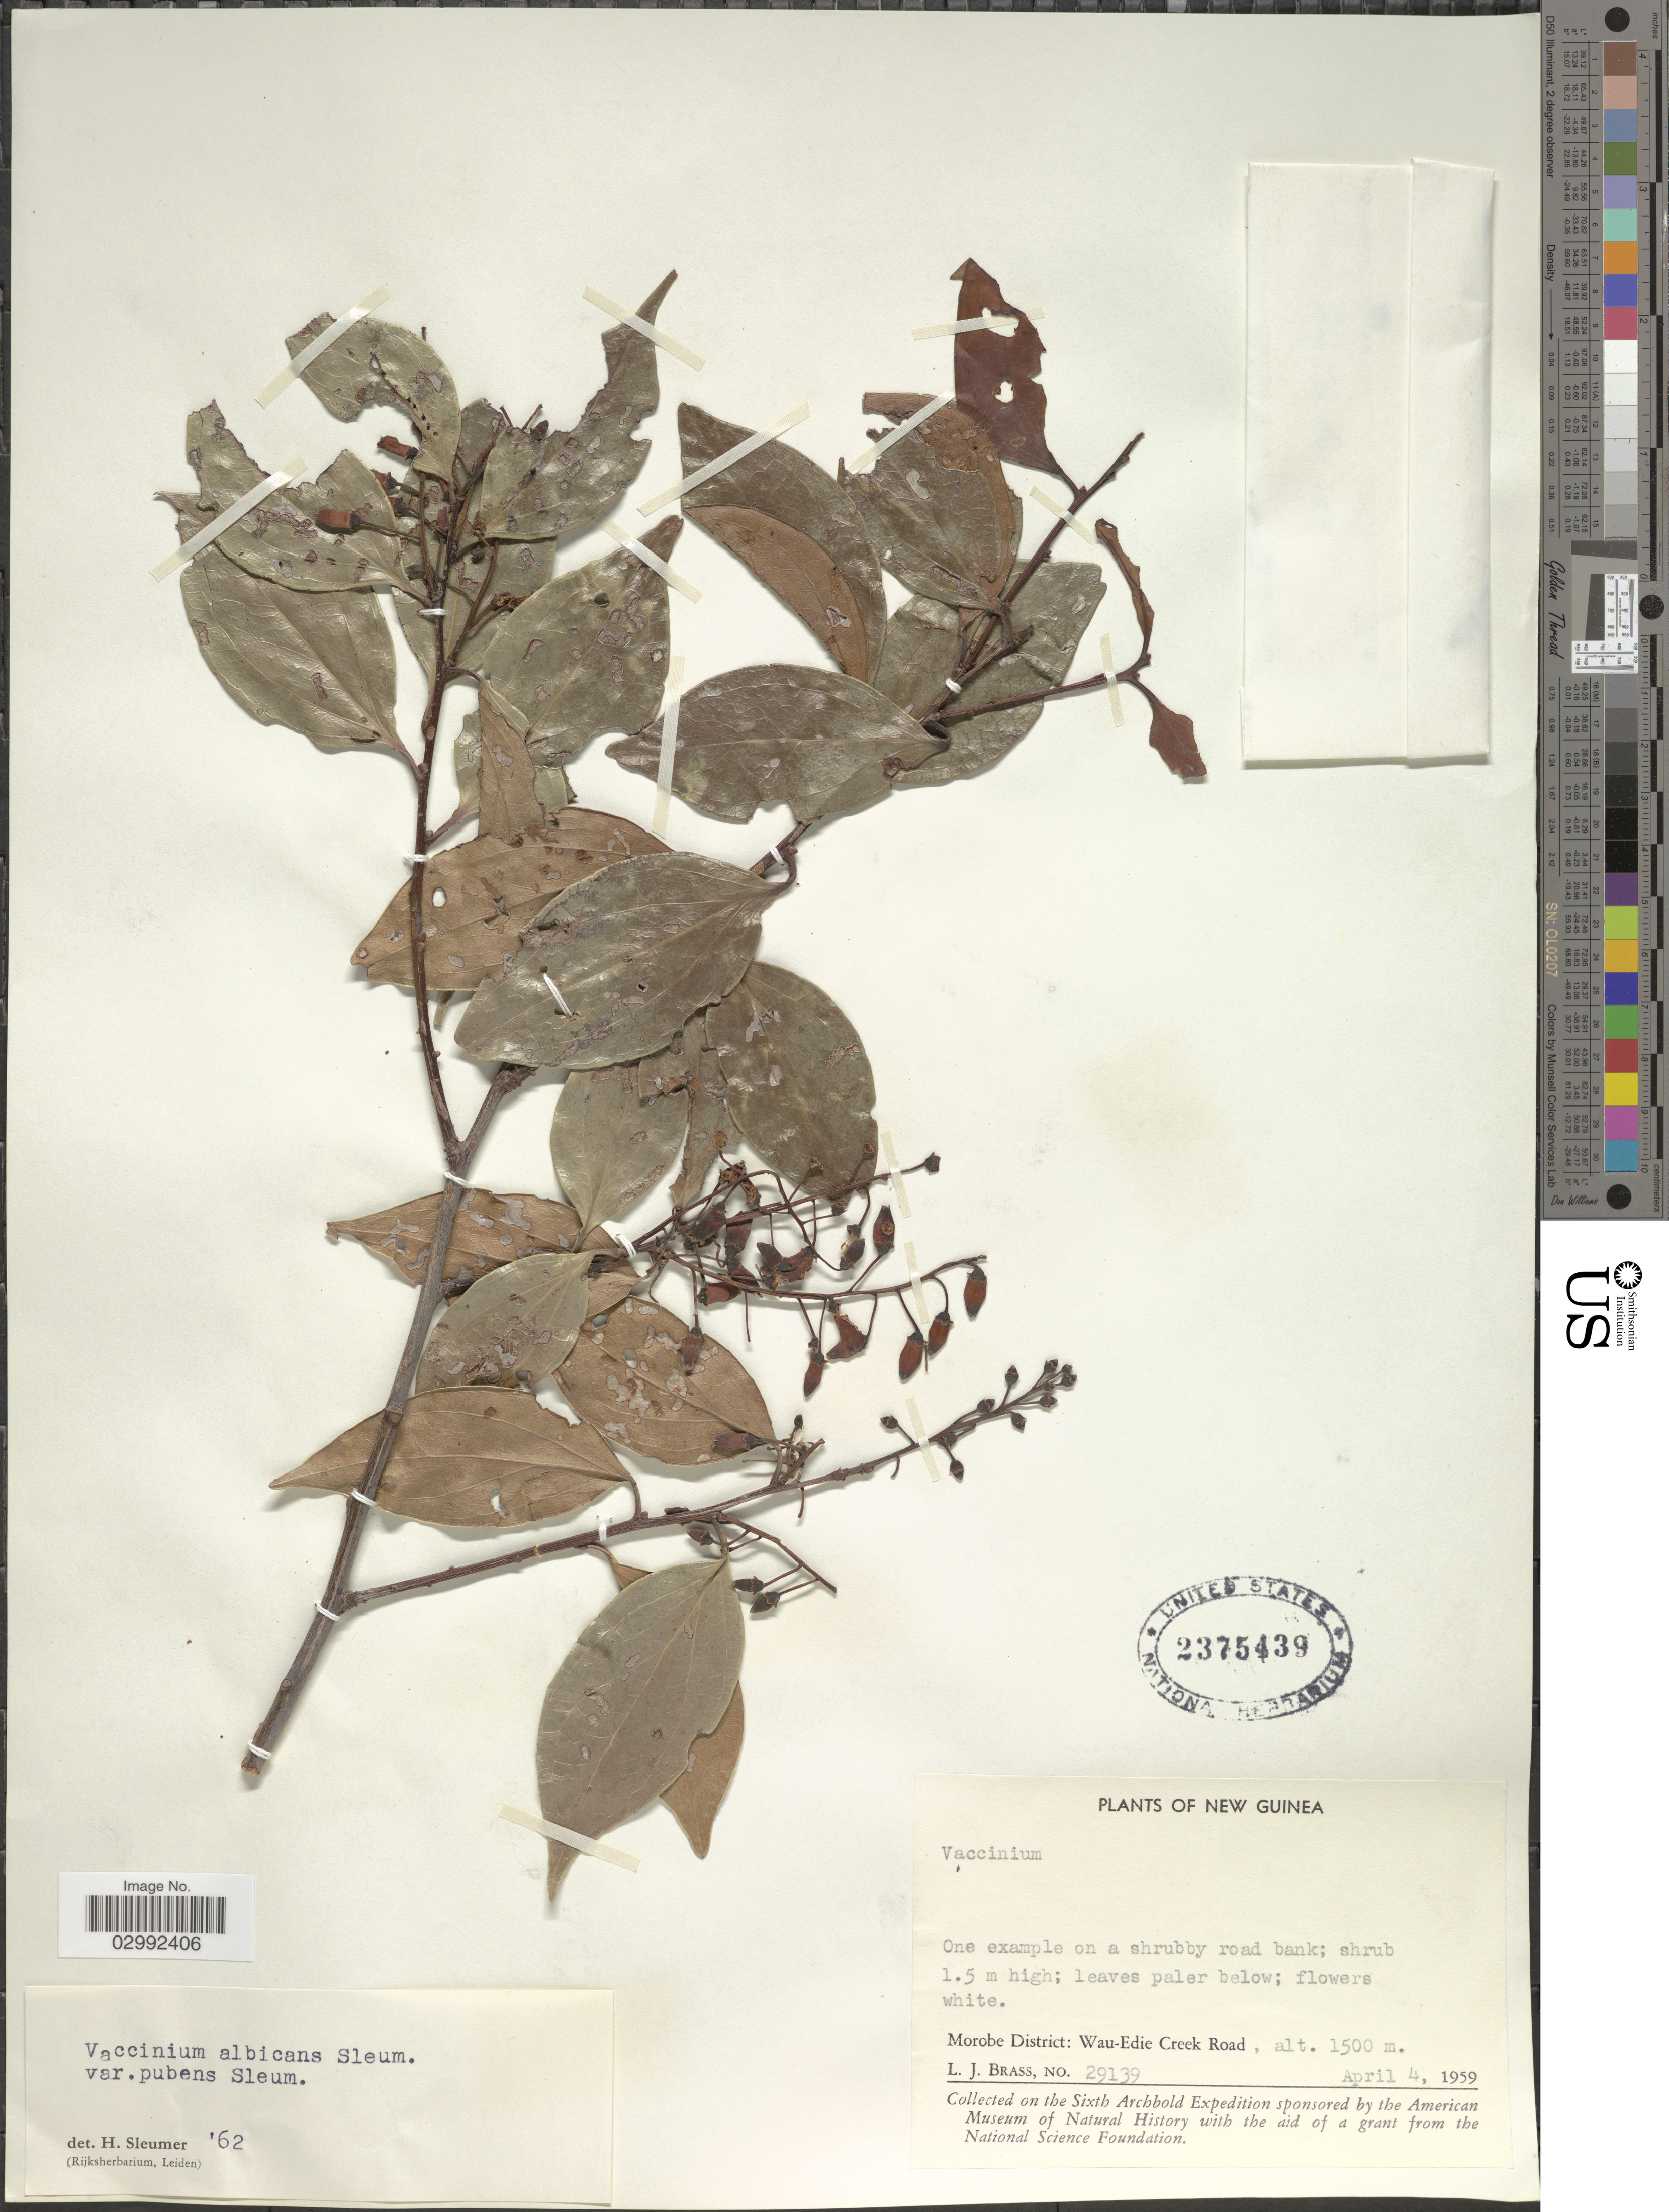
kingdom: Plantae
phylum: Tracheophyta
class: Magnoliopsida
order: Ericales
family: Ericaceae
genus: Vaccinium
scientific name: Vaccinium albicans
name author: Sleumer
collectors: L. J. Brass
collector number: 29139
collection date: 1959-04-04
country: Papua New Guinea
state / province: Morobe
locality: New Guinea. Morobe District: Wau-Edie Creek Road.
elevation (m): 1500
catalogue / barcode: US 2375439